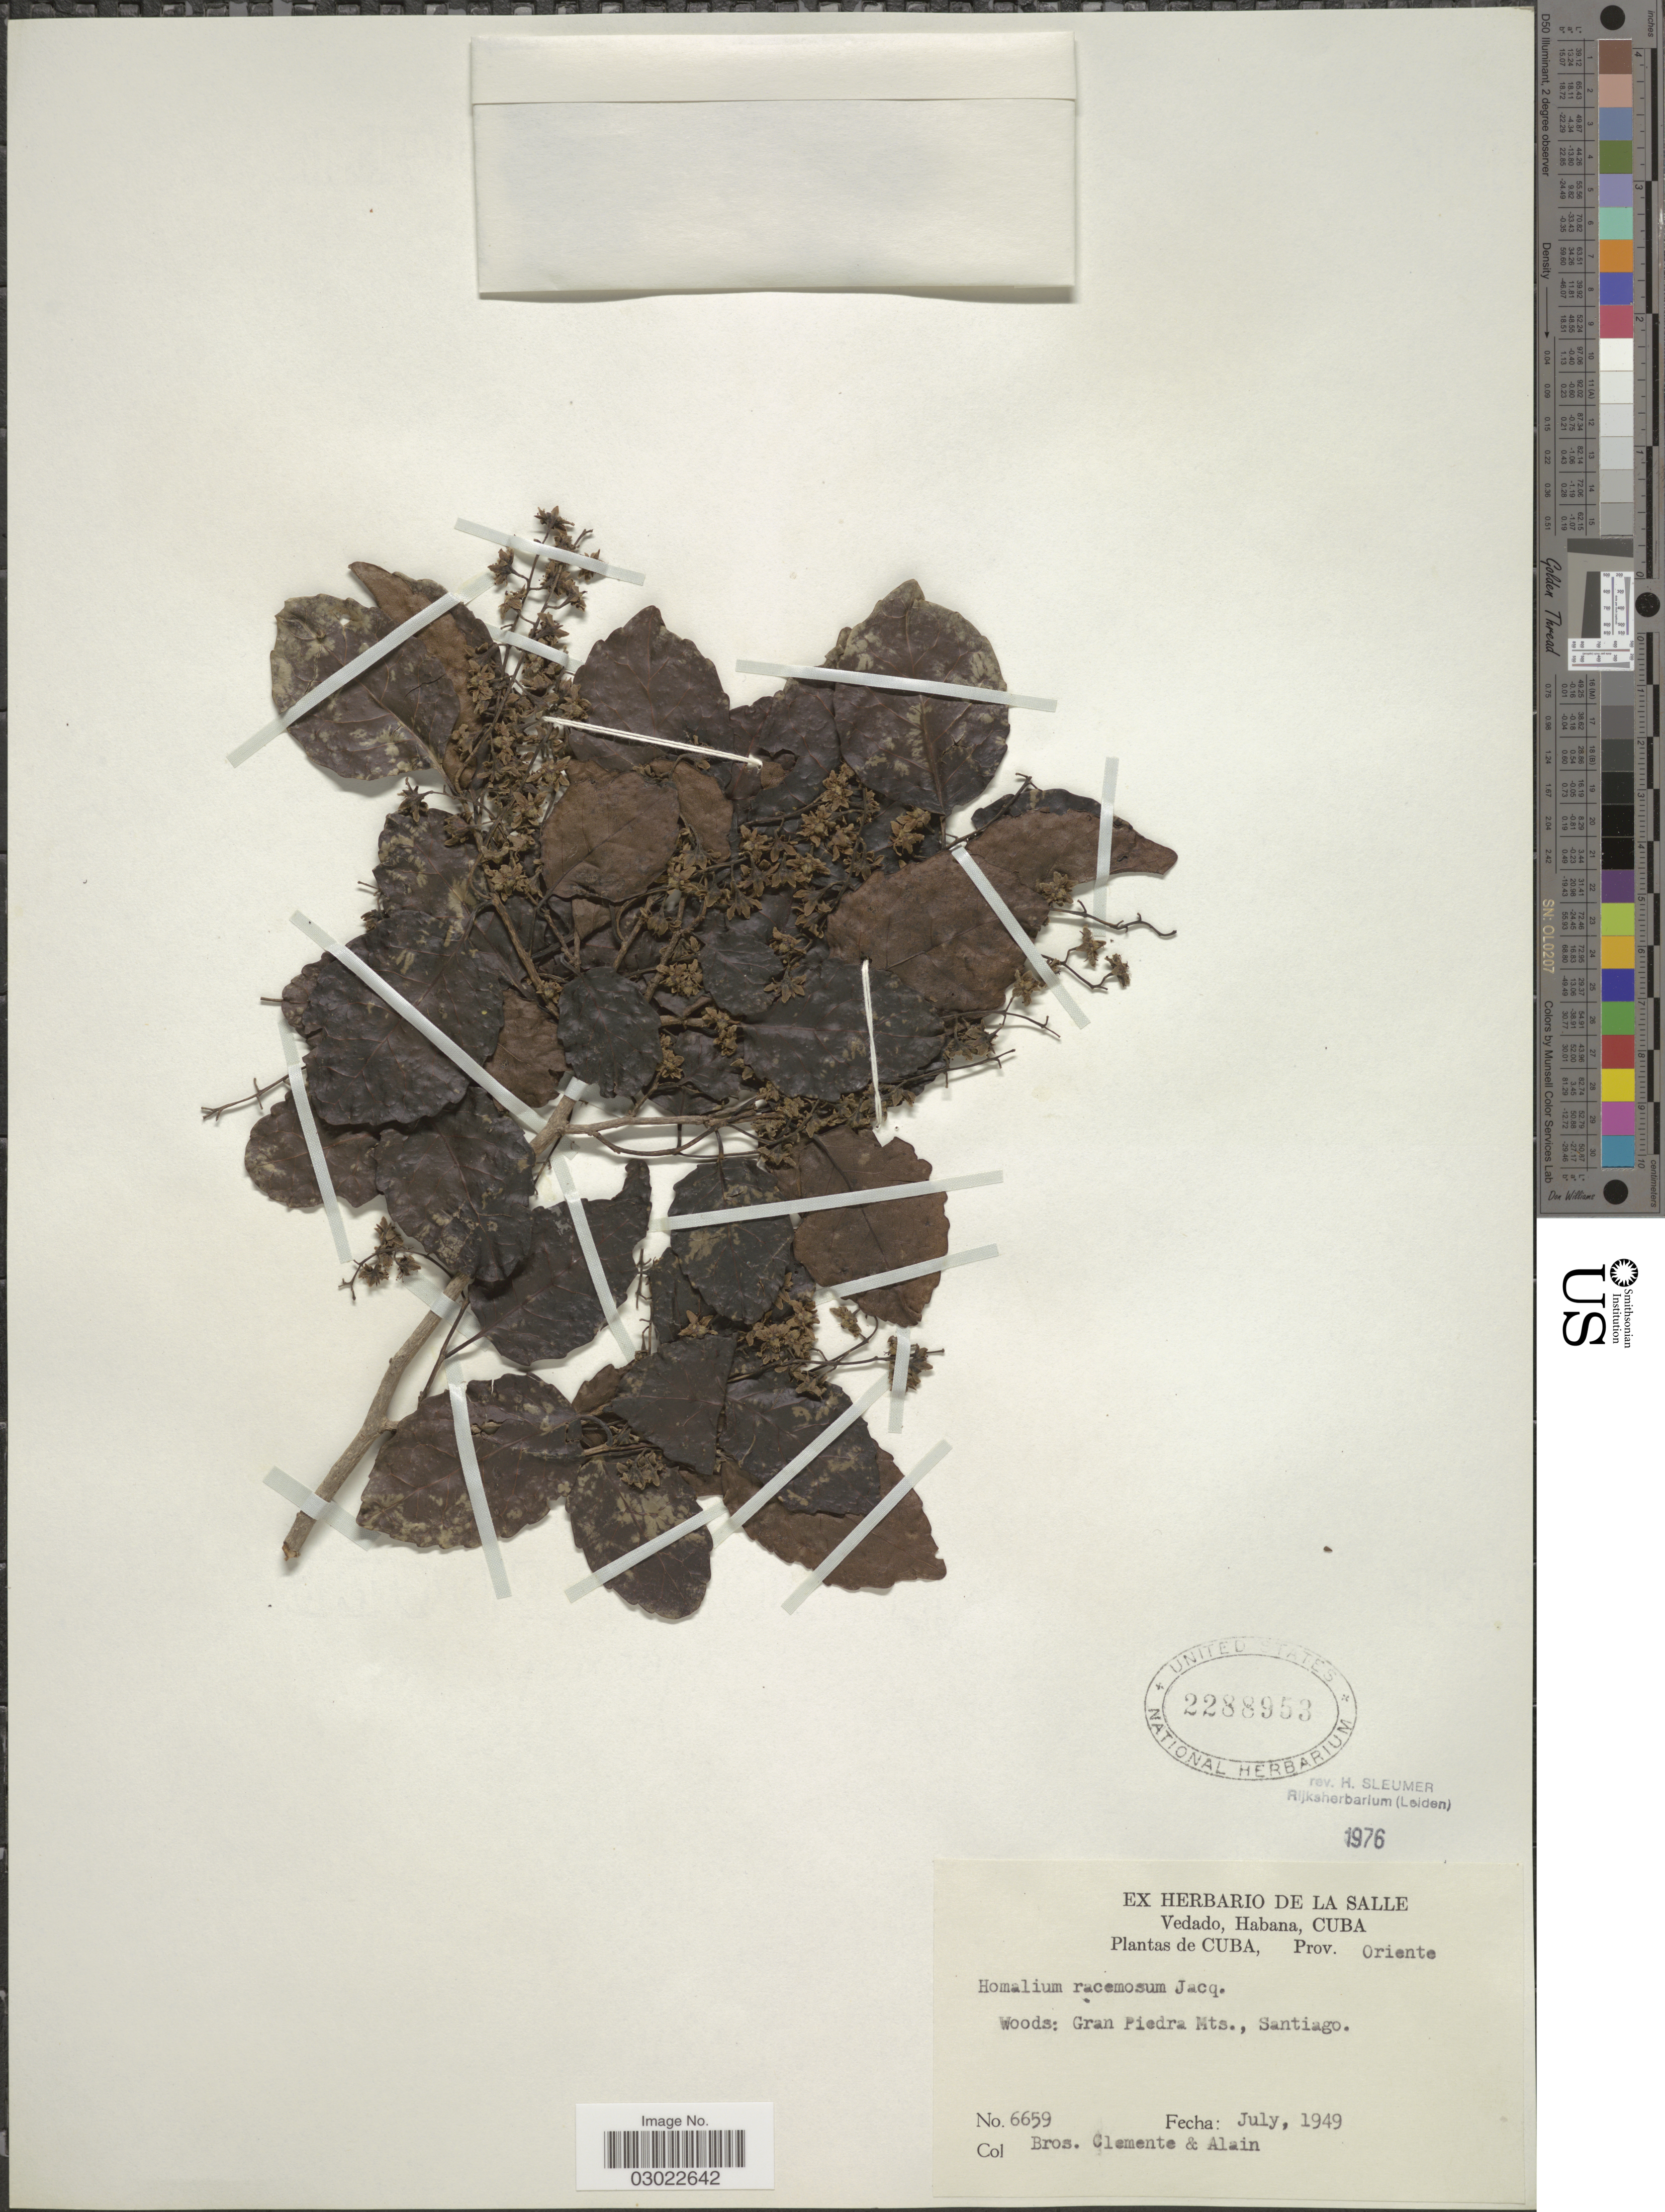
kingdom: Plantae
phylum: Tracheophyta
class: Magnoliopsida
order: Malpighiales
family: Salicaceae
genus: Homalium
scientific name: Homalium racemosum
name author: Jacq.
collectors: Bro. Clemente & A. H. Liogier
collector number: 6659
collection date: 1949-07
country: Cuba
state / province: Oriente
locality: Woods: Gran Piedra Mts., Santiago.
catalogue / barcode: US 2288953